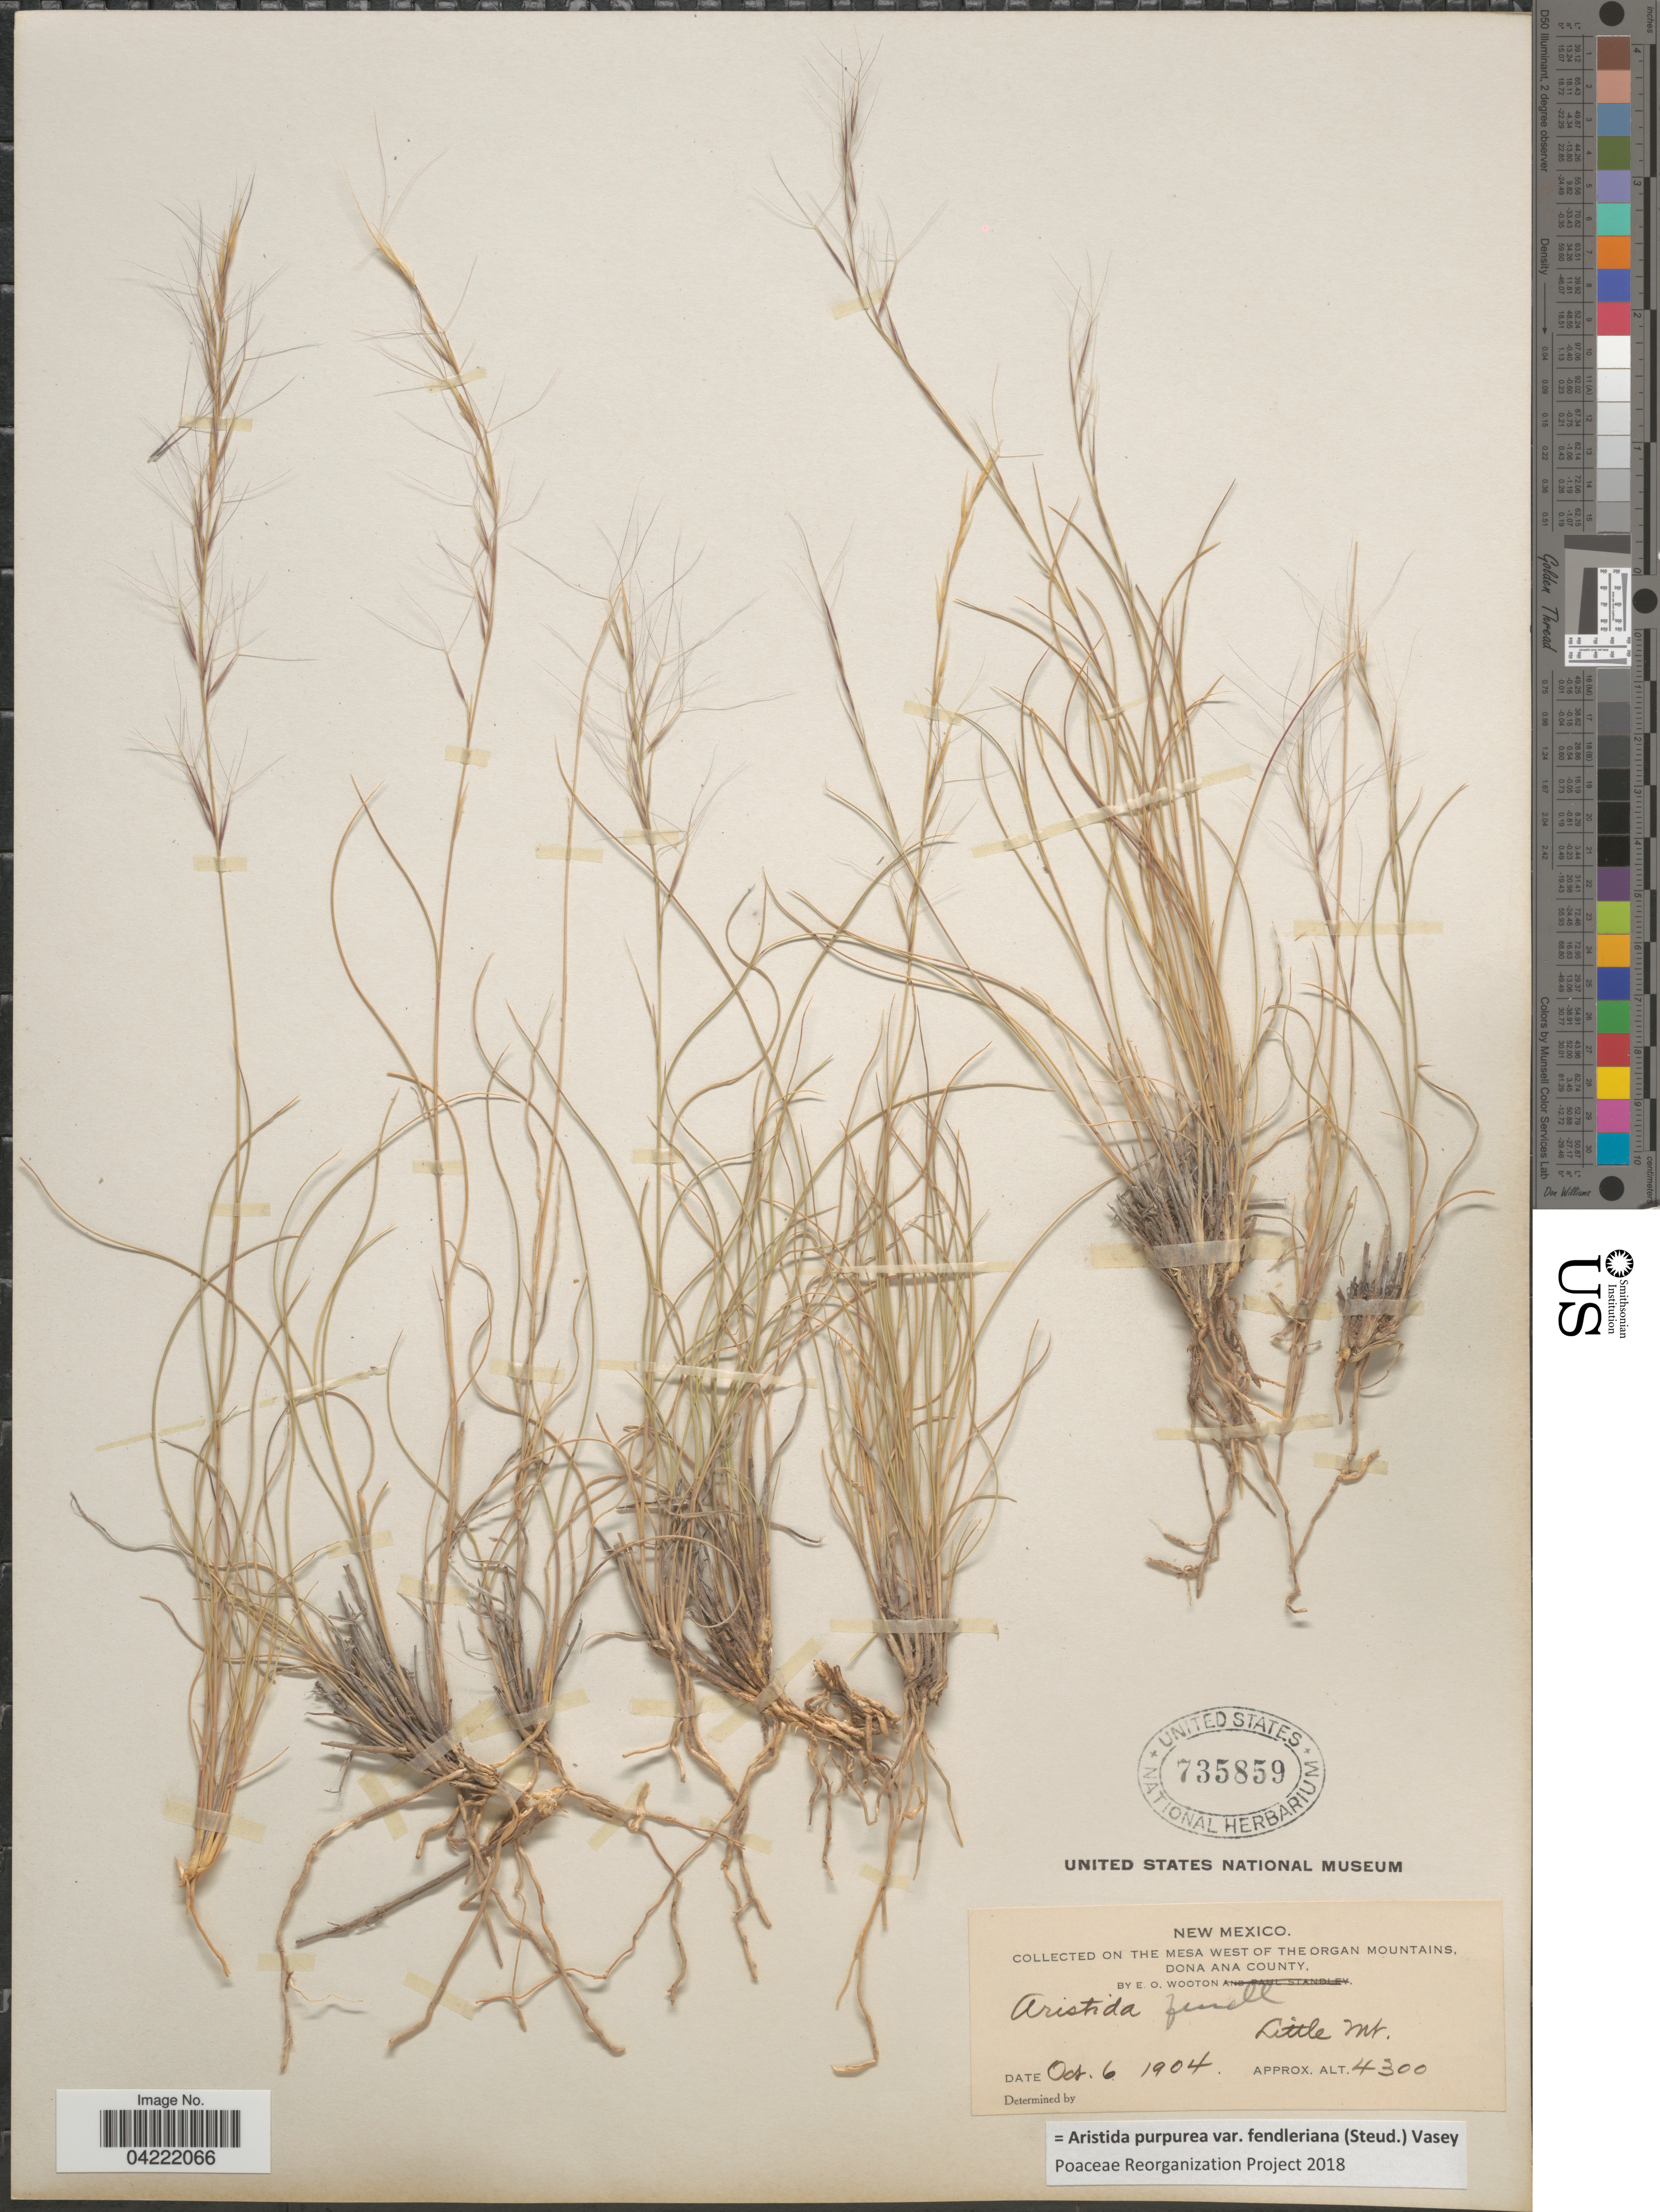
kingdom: Plantae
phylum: Tracheophyta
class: Liliopsida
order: Poales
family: Poaceae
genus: Aristida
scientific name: Aristida purpurea var. fendleriana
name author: (Steud.) Vasey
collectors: E. O. Wooton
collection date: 1904-10-06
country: United States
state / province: New Mexico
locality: On the Mesa West of the Organ Mountains, Dona Ana County. Little Mt.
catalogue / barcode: US 735859